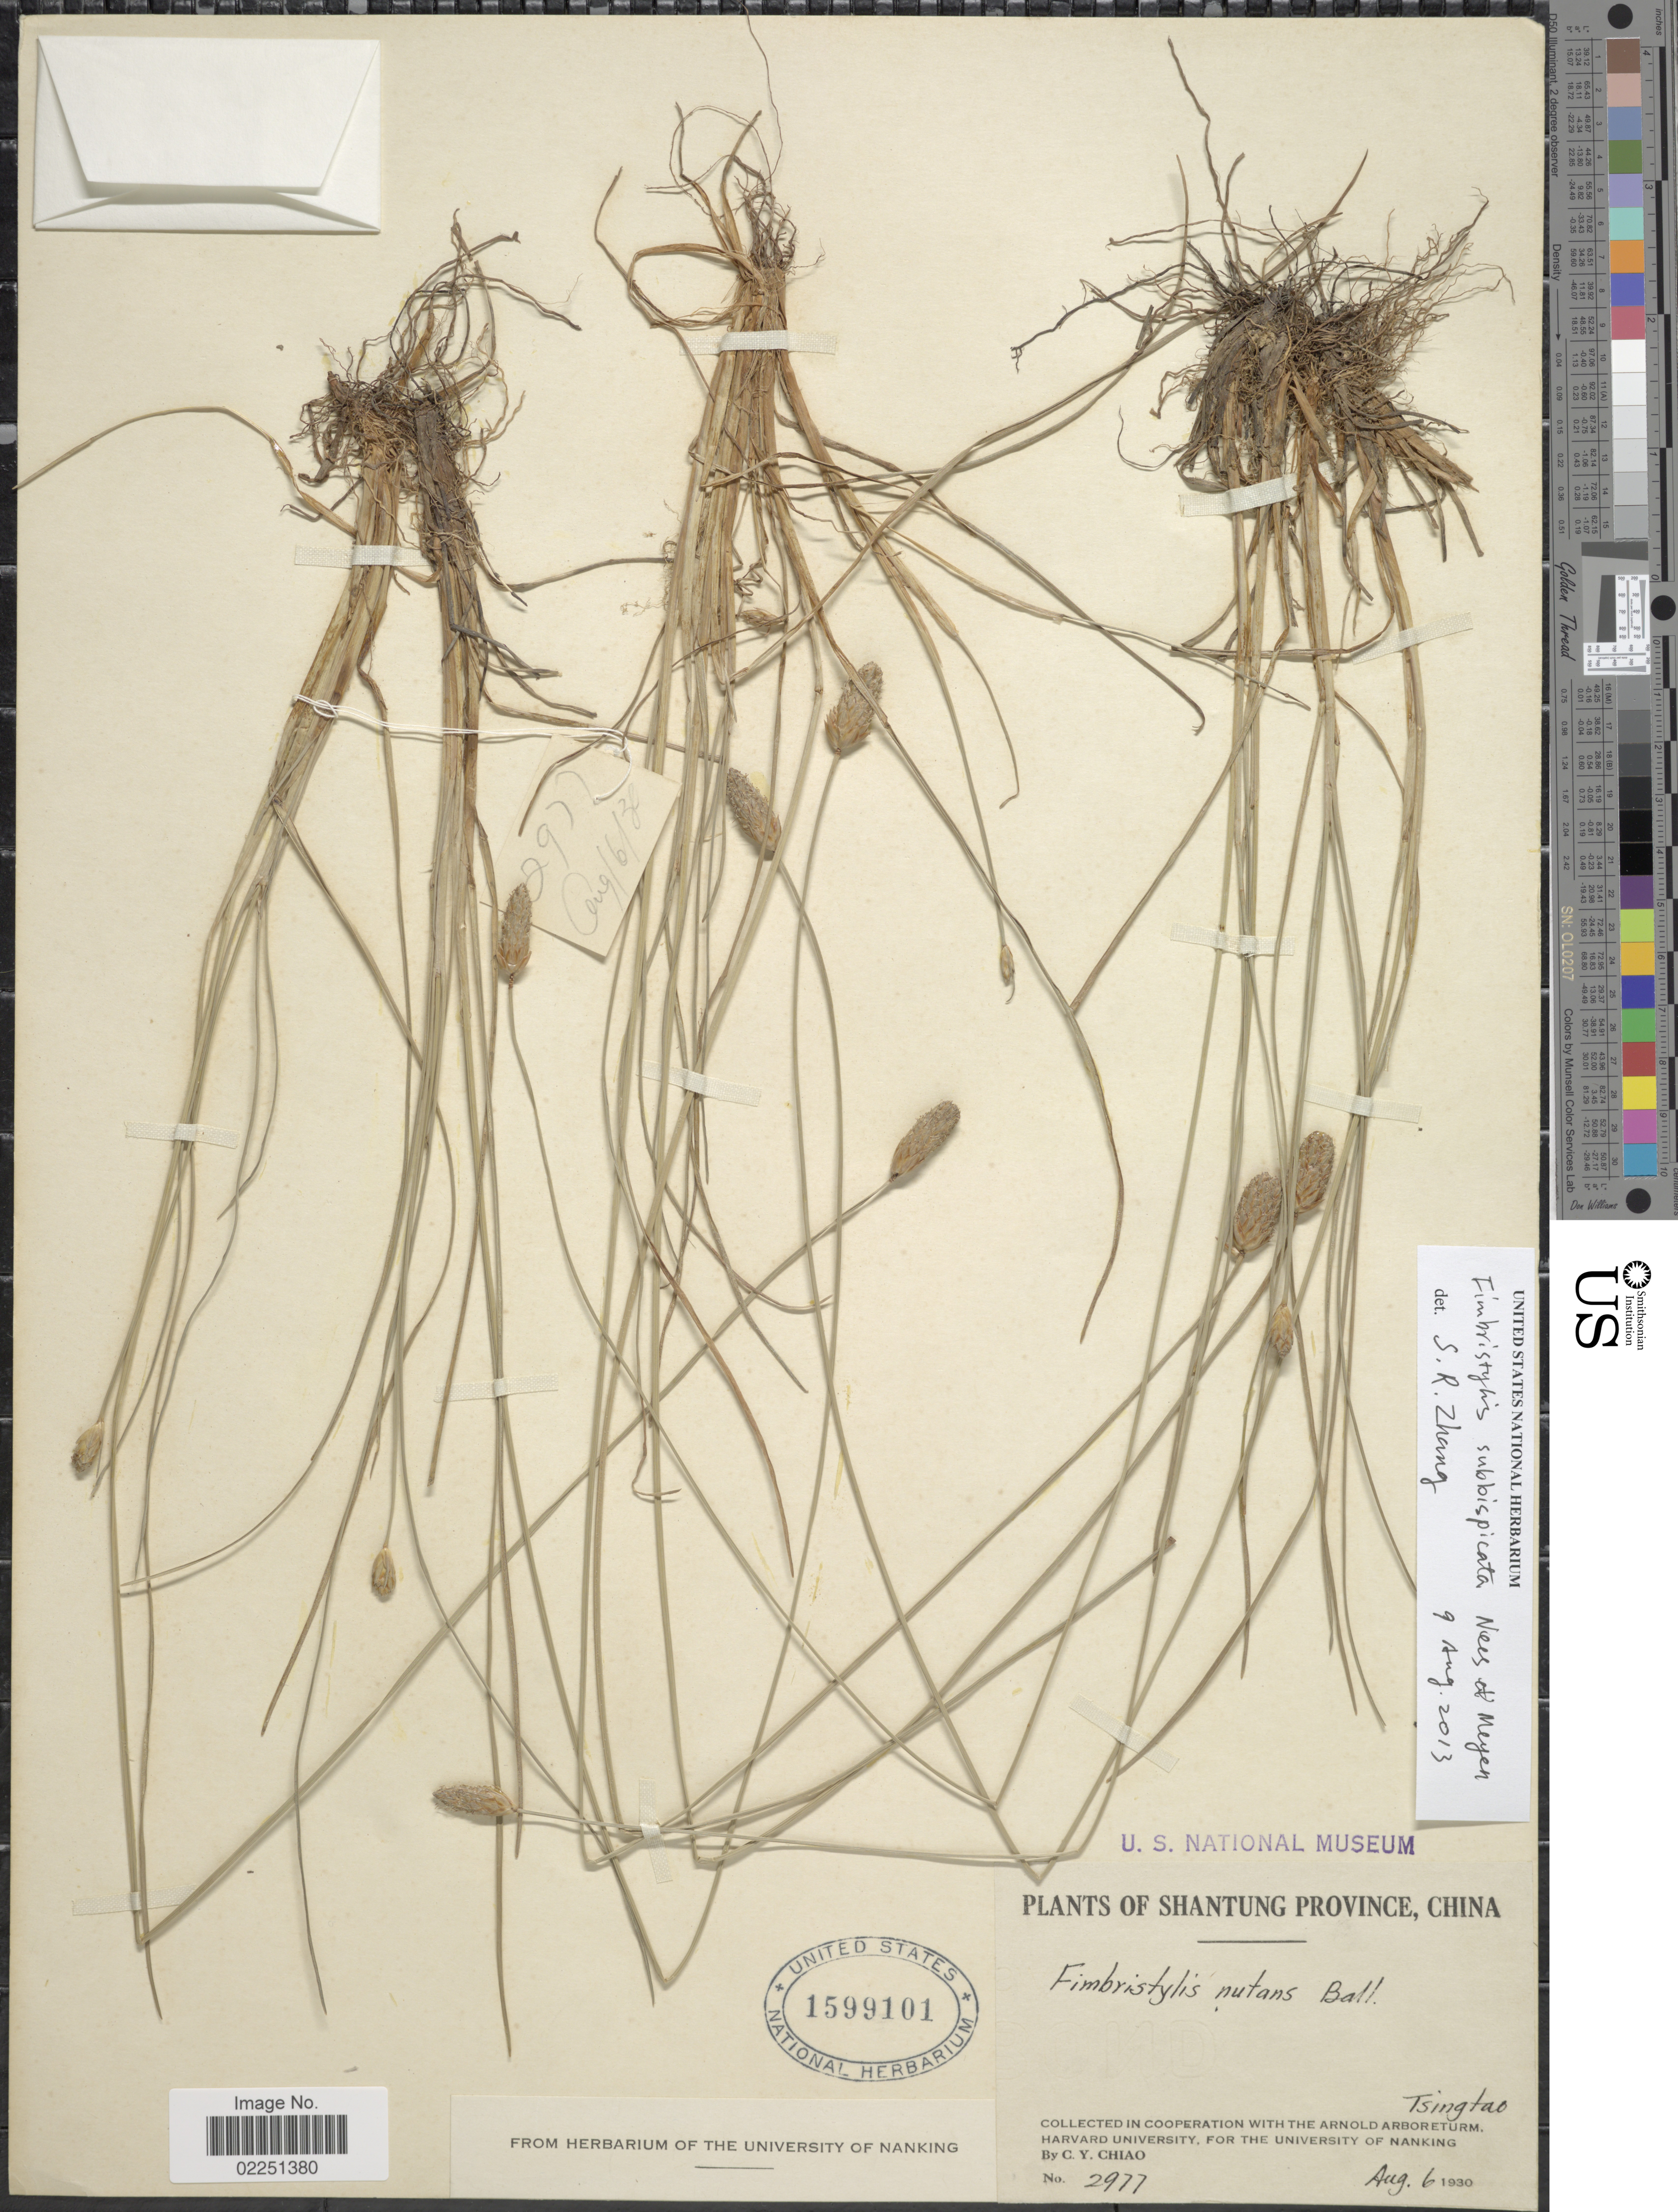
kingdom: Plantae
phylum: Tracheophyta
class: Liliopsida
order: Poales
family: Cyperaceae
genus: Fimbristylis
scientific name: Fimbristylis subbispicata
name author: Nees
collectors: C. Y. Chiao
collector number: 2977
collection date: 1930-08-06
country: China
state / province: Shandong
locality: Shantung Province.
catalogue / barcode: US 1599101